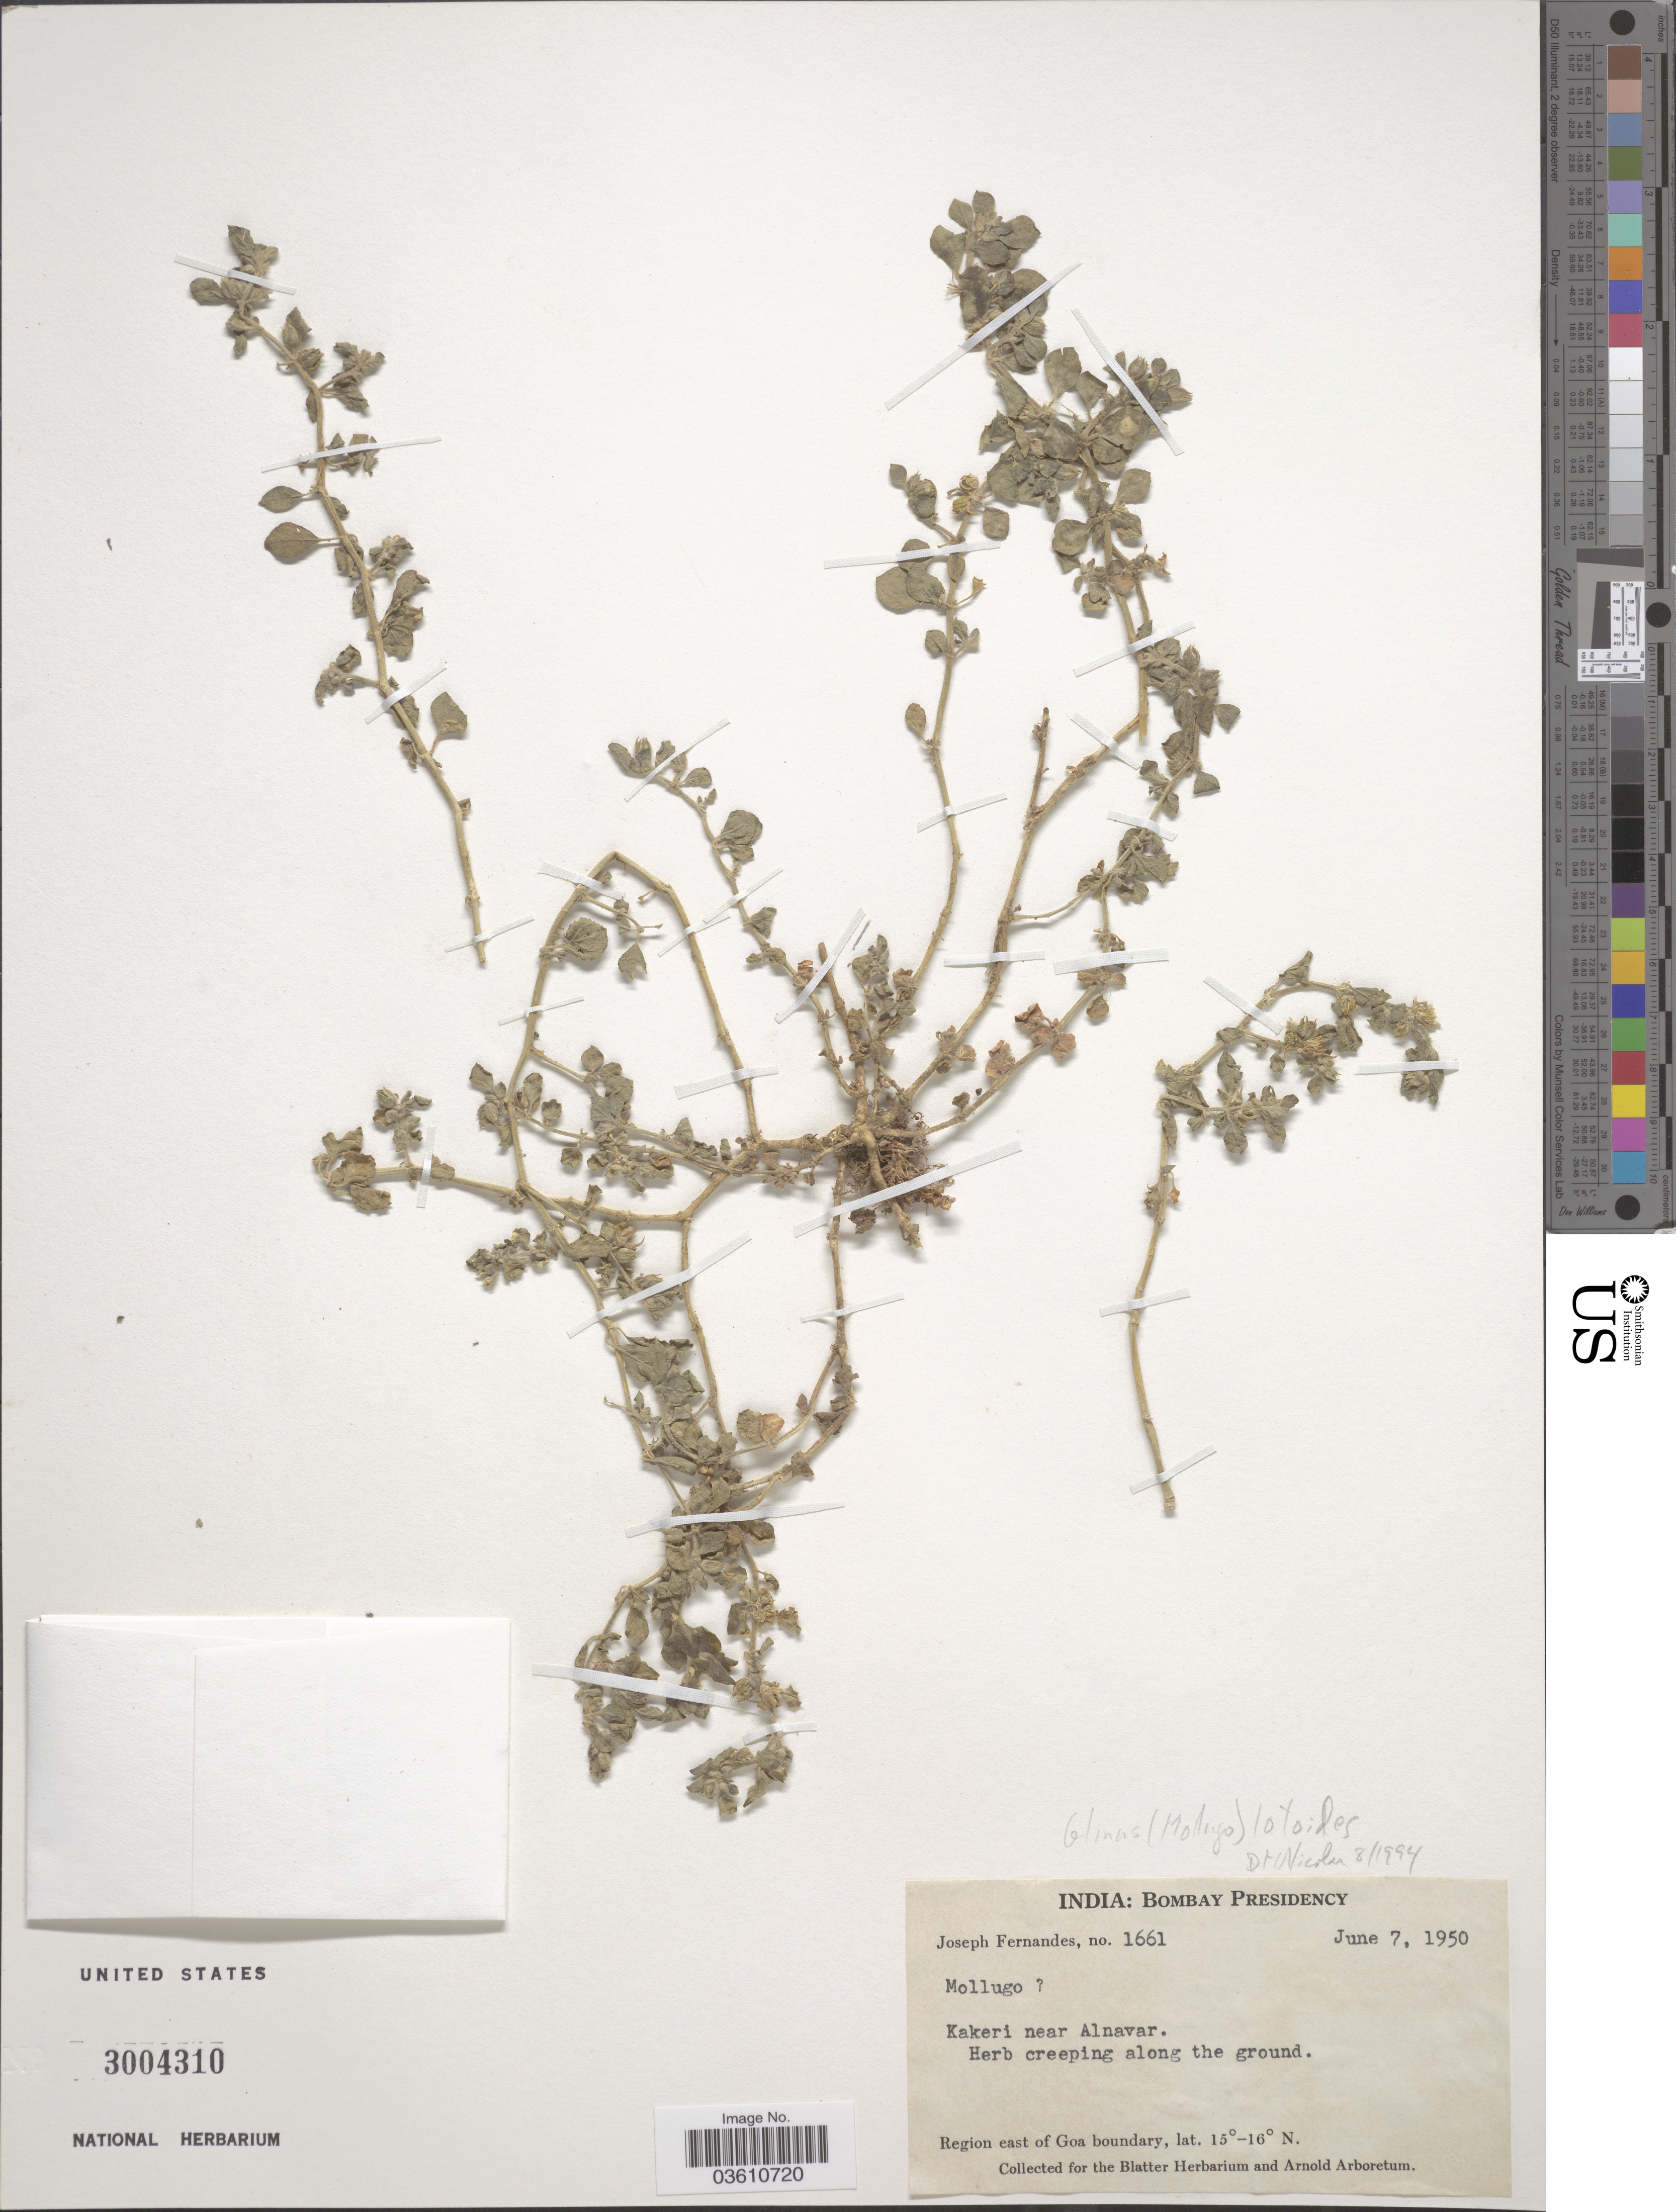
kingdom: Plantae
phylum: Tracheophyta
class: Magnoliopsida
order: Caryophyllales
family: Molluginaceae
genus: Glinus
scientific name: Glinus lotoides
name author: L.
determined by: Strong, Mark T., (BOT), Smithsonian Institution - National Museum of Natural History (UNITED STATES)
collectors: J. Fernandes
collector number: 1661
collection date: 1950-06-07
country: India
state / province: Goa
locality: Bombay Presidency. Kakeri near Alnavar. Region east of Goa boundary.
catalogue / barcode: US 3004310